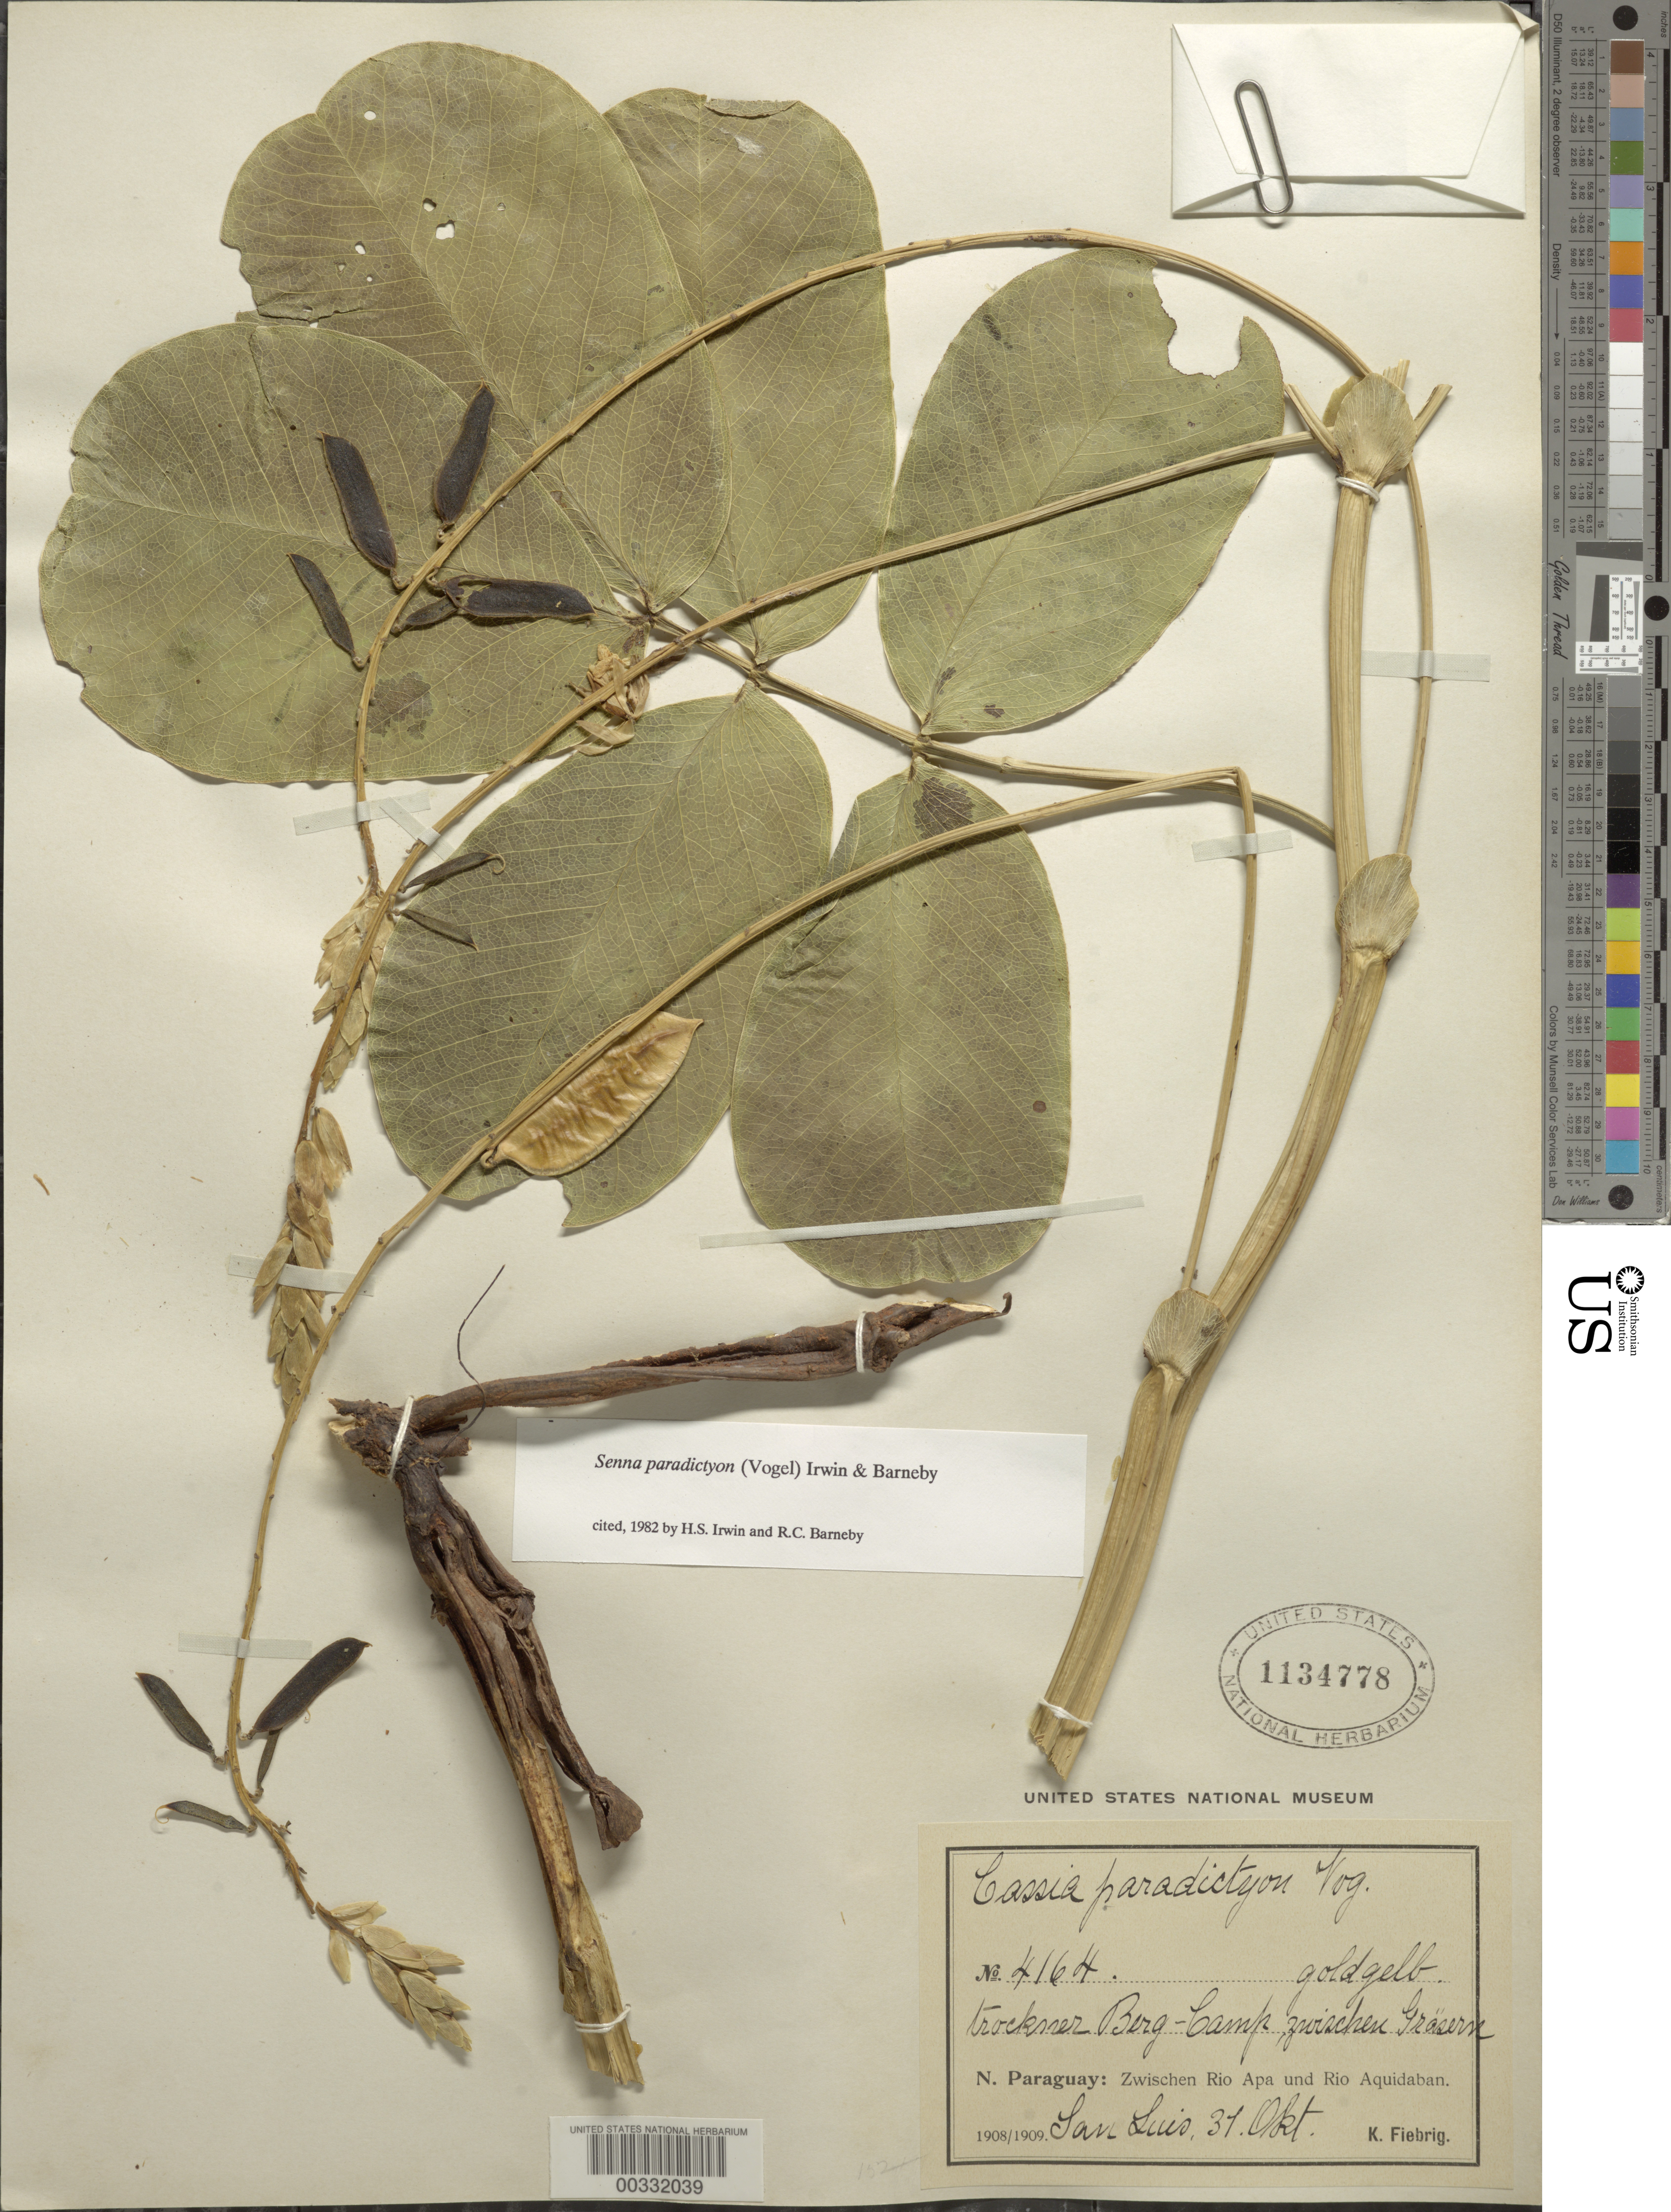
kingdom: Plantae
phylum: Tracheophyta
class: Magnoliopsida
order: Fabales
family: Fabaceae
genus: Senna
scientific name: Senna paradictyon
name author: (Vogel) H.S. Irwin & Barneby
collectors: K. Fiebrig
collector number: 4164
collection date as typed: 31 Oct 1908 or 31 Oct 1909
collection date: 1908-10-31 or 1909-10-31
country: Paraguay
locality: Trockner berg-camp, zwischen grosern; zwischen rio apa und rio aquidaban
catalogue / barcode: US 1134778